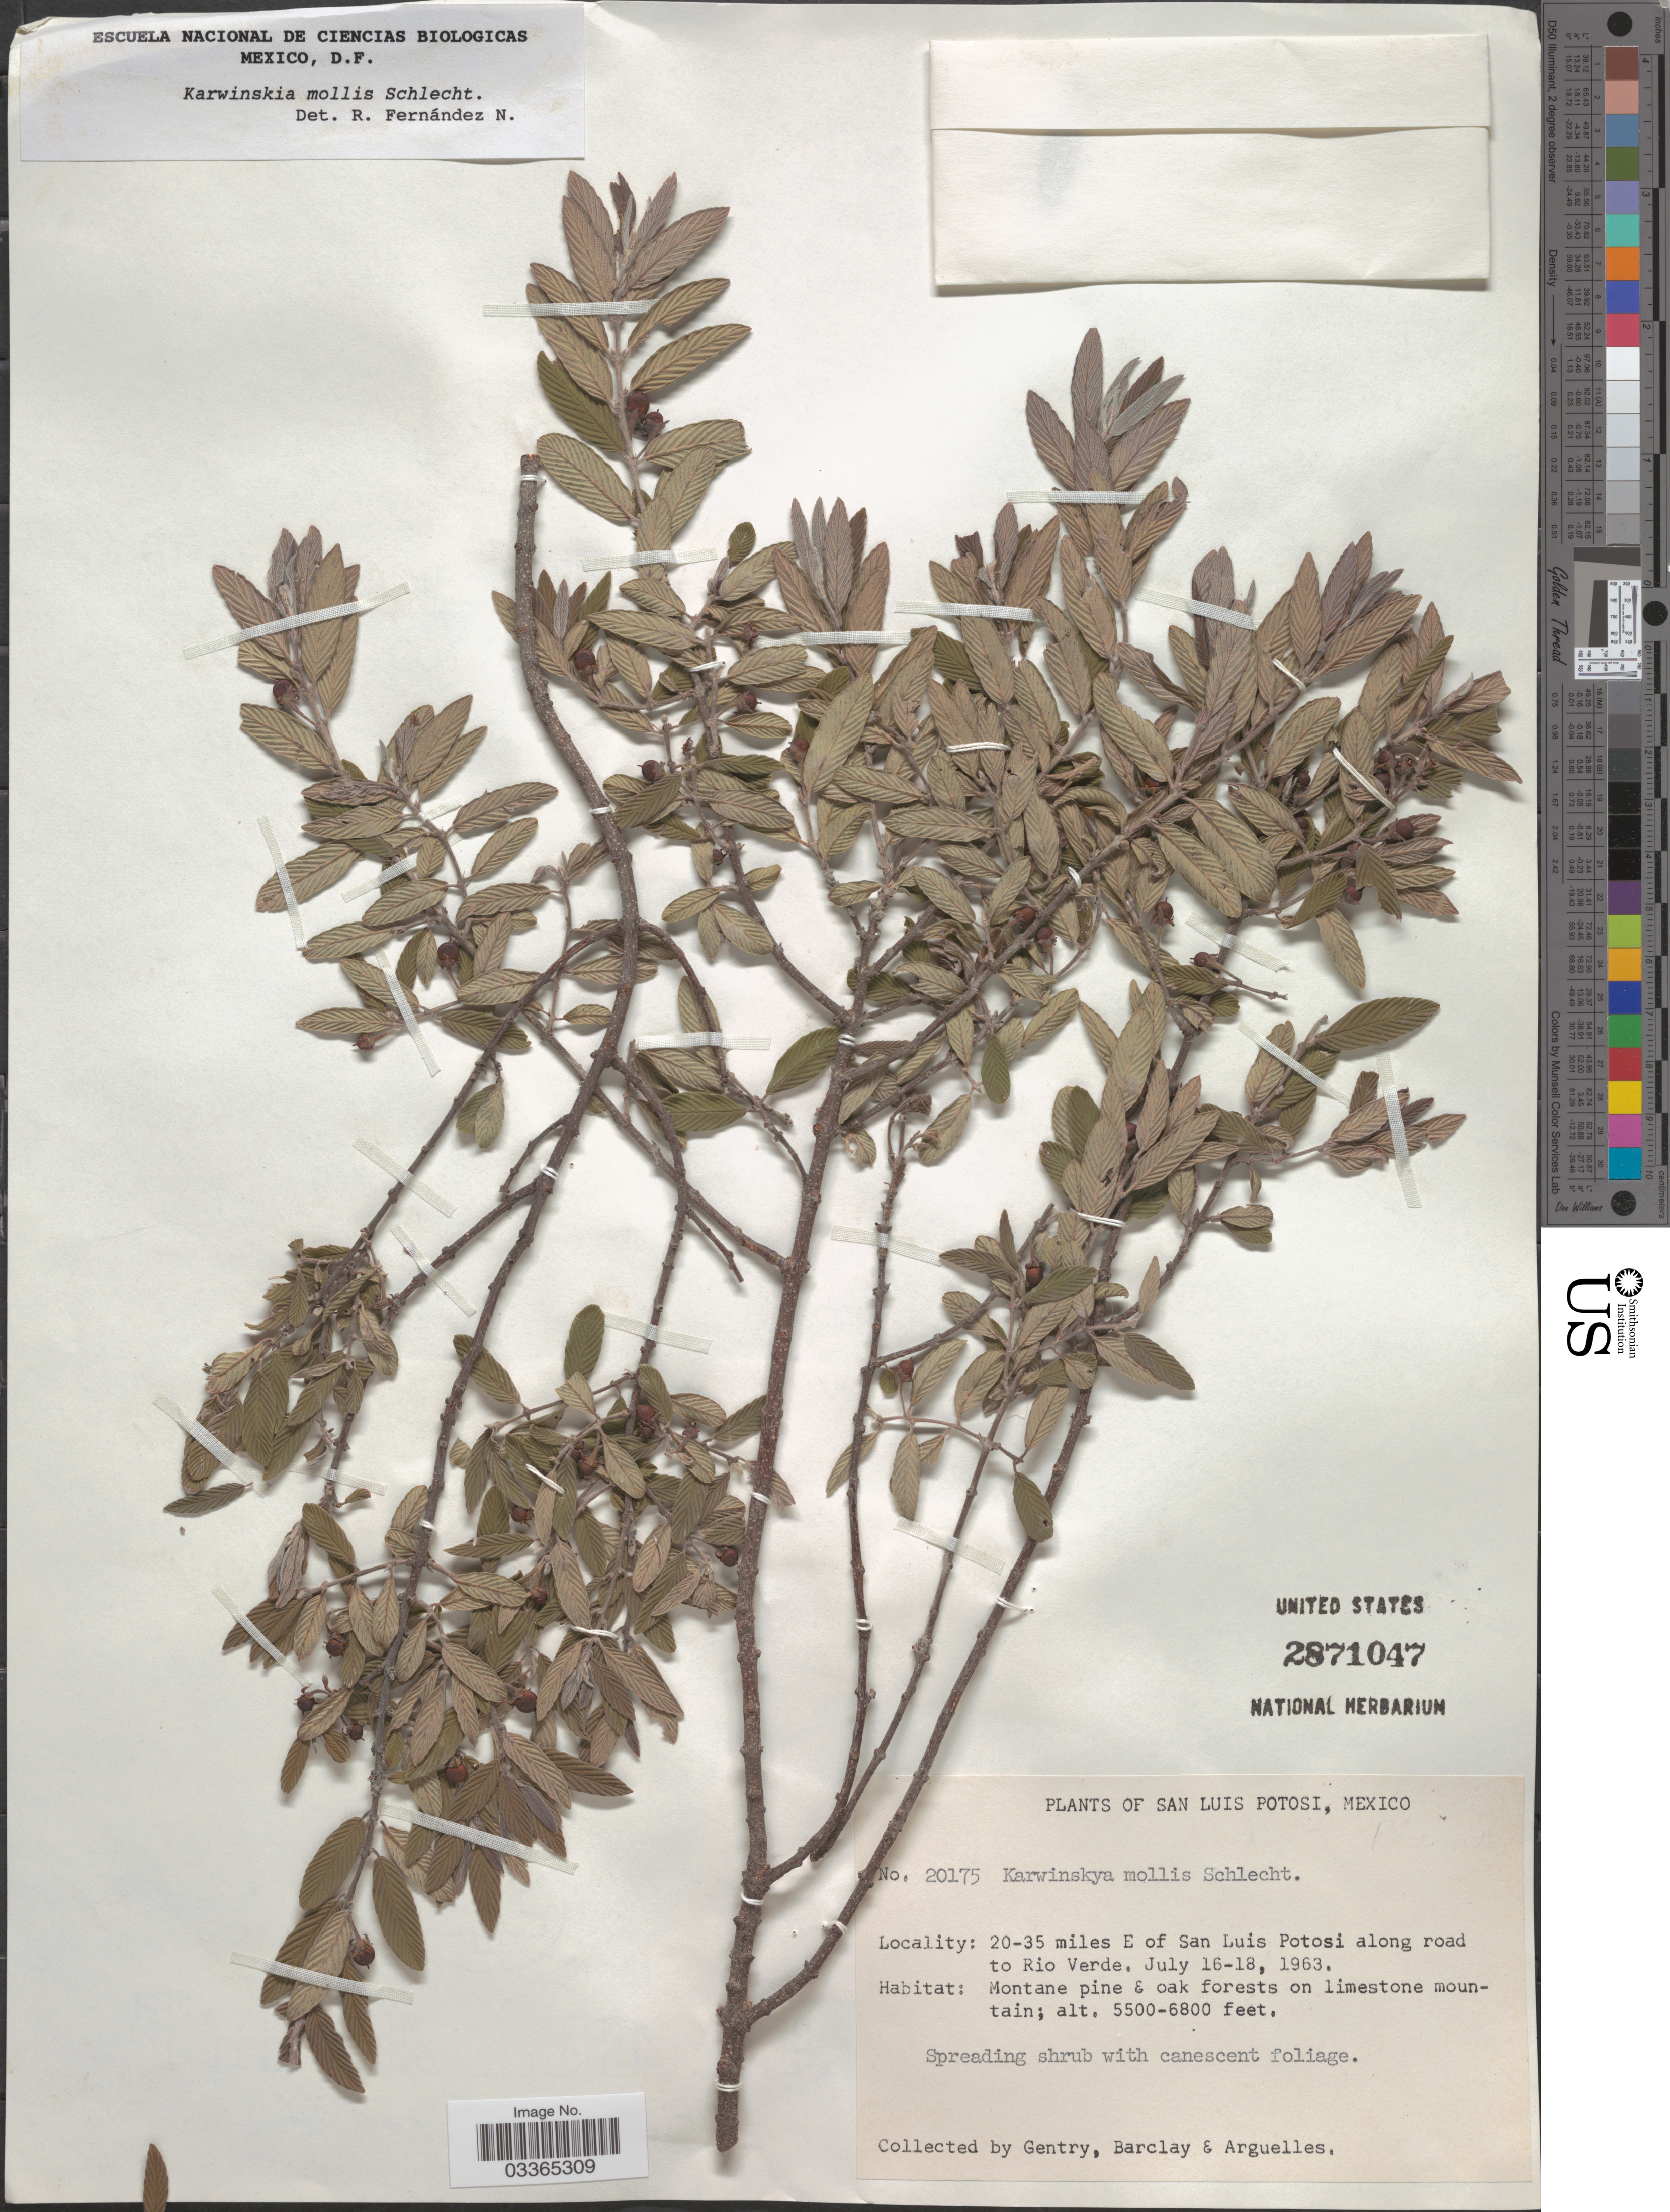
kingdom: Plantae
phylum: Tracheophyta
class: Magnoliopsida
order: Rosales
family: Rhamnaceae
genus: Karwinskia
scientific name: Karwinskia mollis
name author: Schltdl.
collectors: Gentry, --, -- Barclay & Arguelles, --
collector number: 20175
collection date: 1963-07-16/1963-07-18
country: Mexico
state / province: San Luis Potosí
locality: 20-35 miles E of San Luis Potosi along road to Rio Verde.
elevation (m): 1676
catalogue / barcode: US 2871047